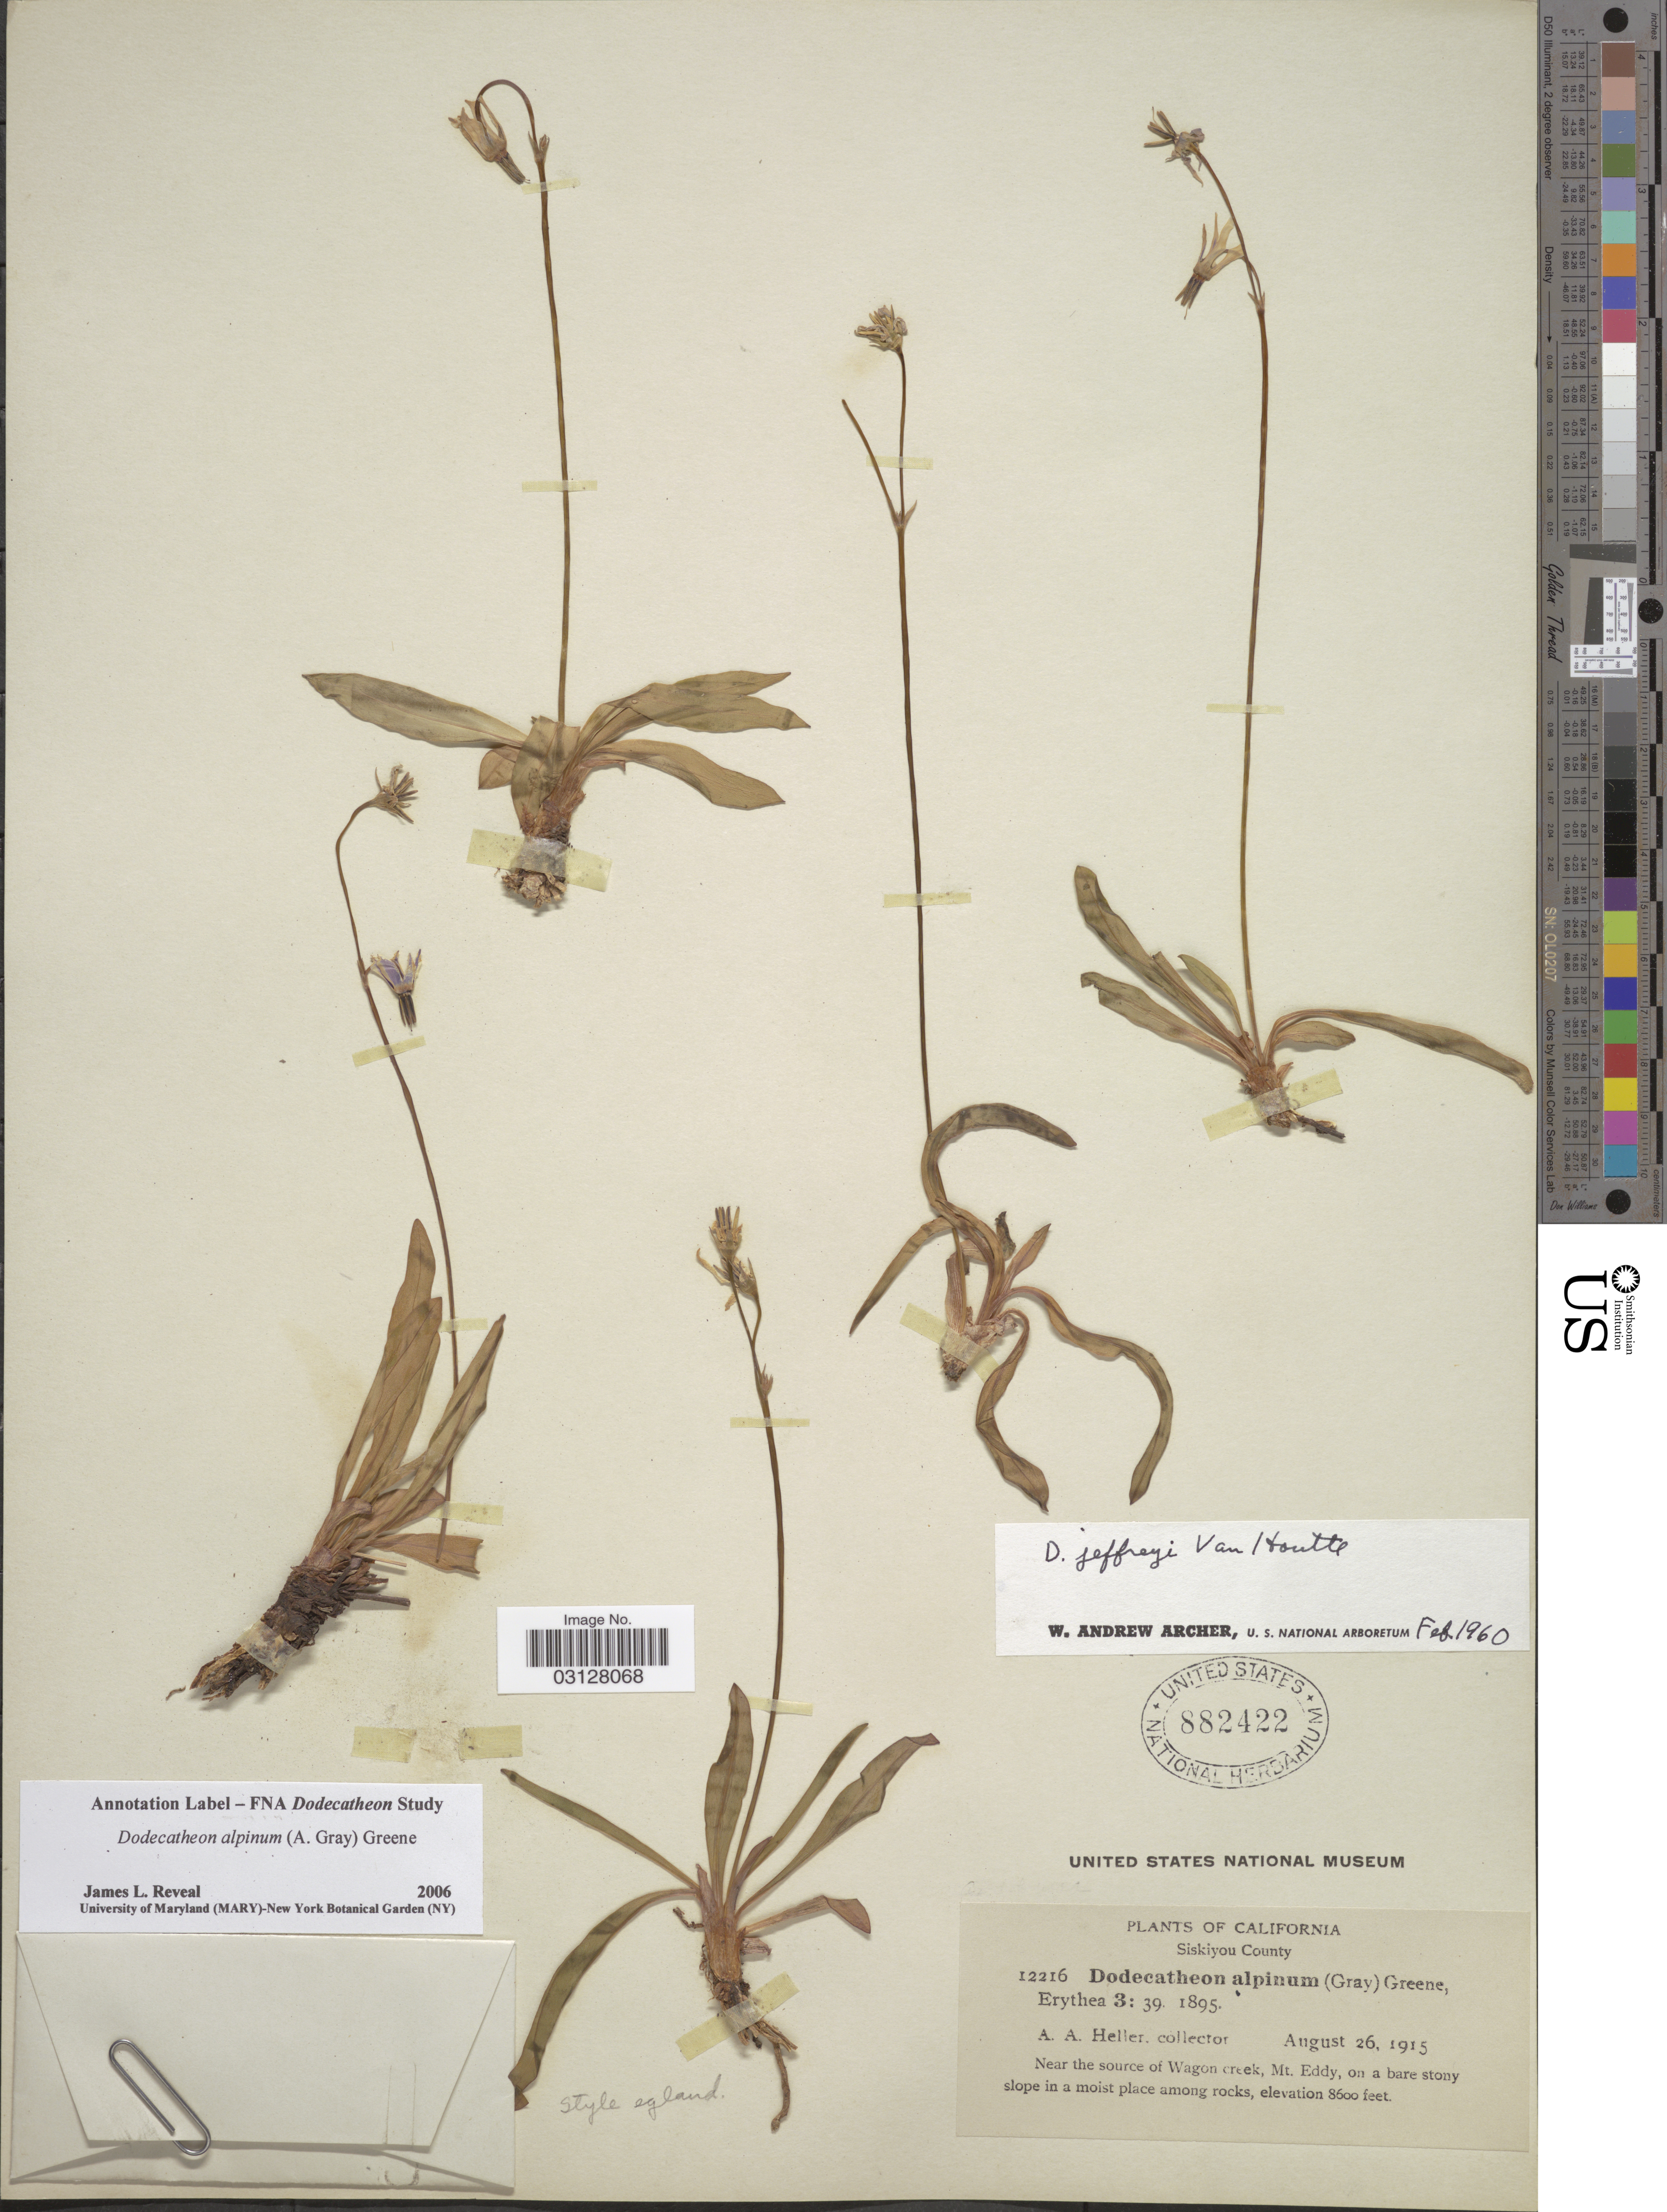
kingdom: Plantae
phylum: Tracheophyta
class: Magnoliopsida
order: Ericales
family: Primulaceae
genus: Dodecatheon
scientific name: Dodecatheon alpinum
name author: (A. Gray) Greene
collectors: A. A. Heller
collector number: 12216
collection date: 1915-08-26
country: United States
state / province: California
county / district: Siskiyou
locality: Siskiyou County. Near the source of Wagon creek, Mt. Eddy.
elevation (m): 2621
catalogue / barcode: US 882422